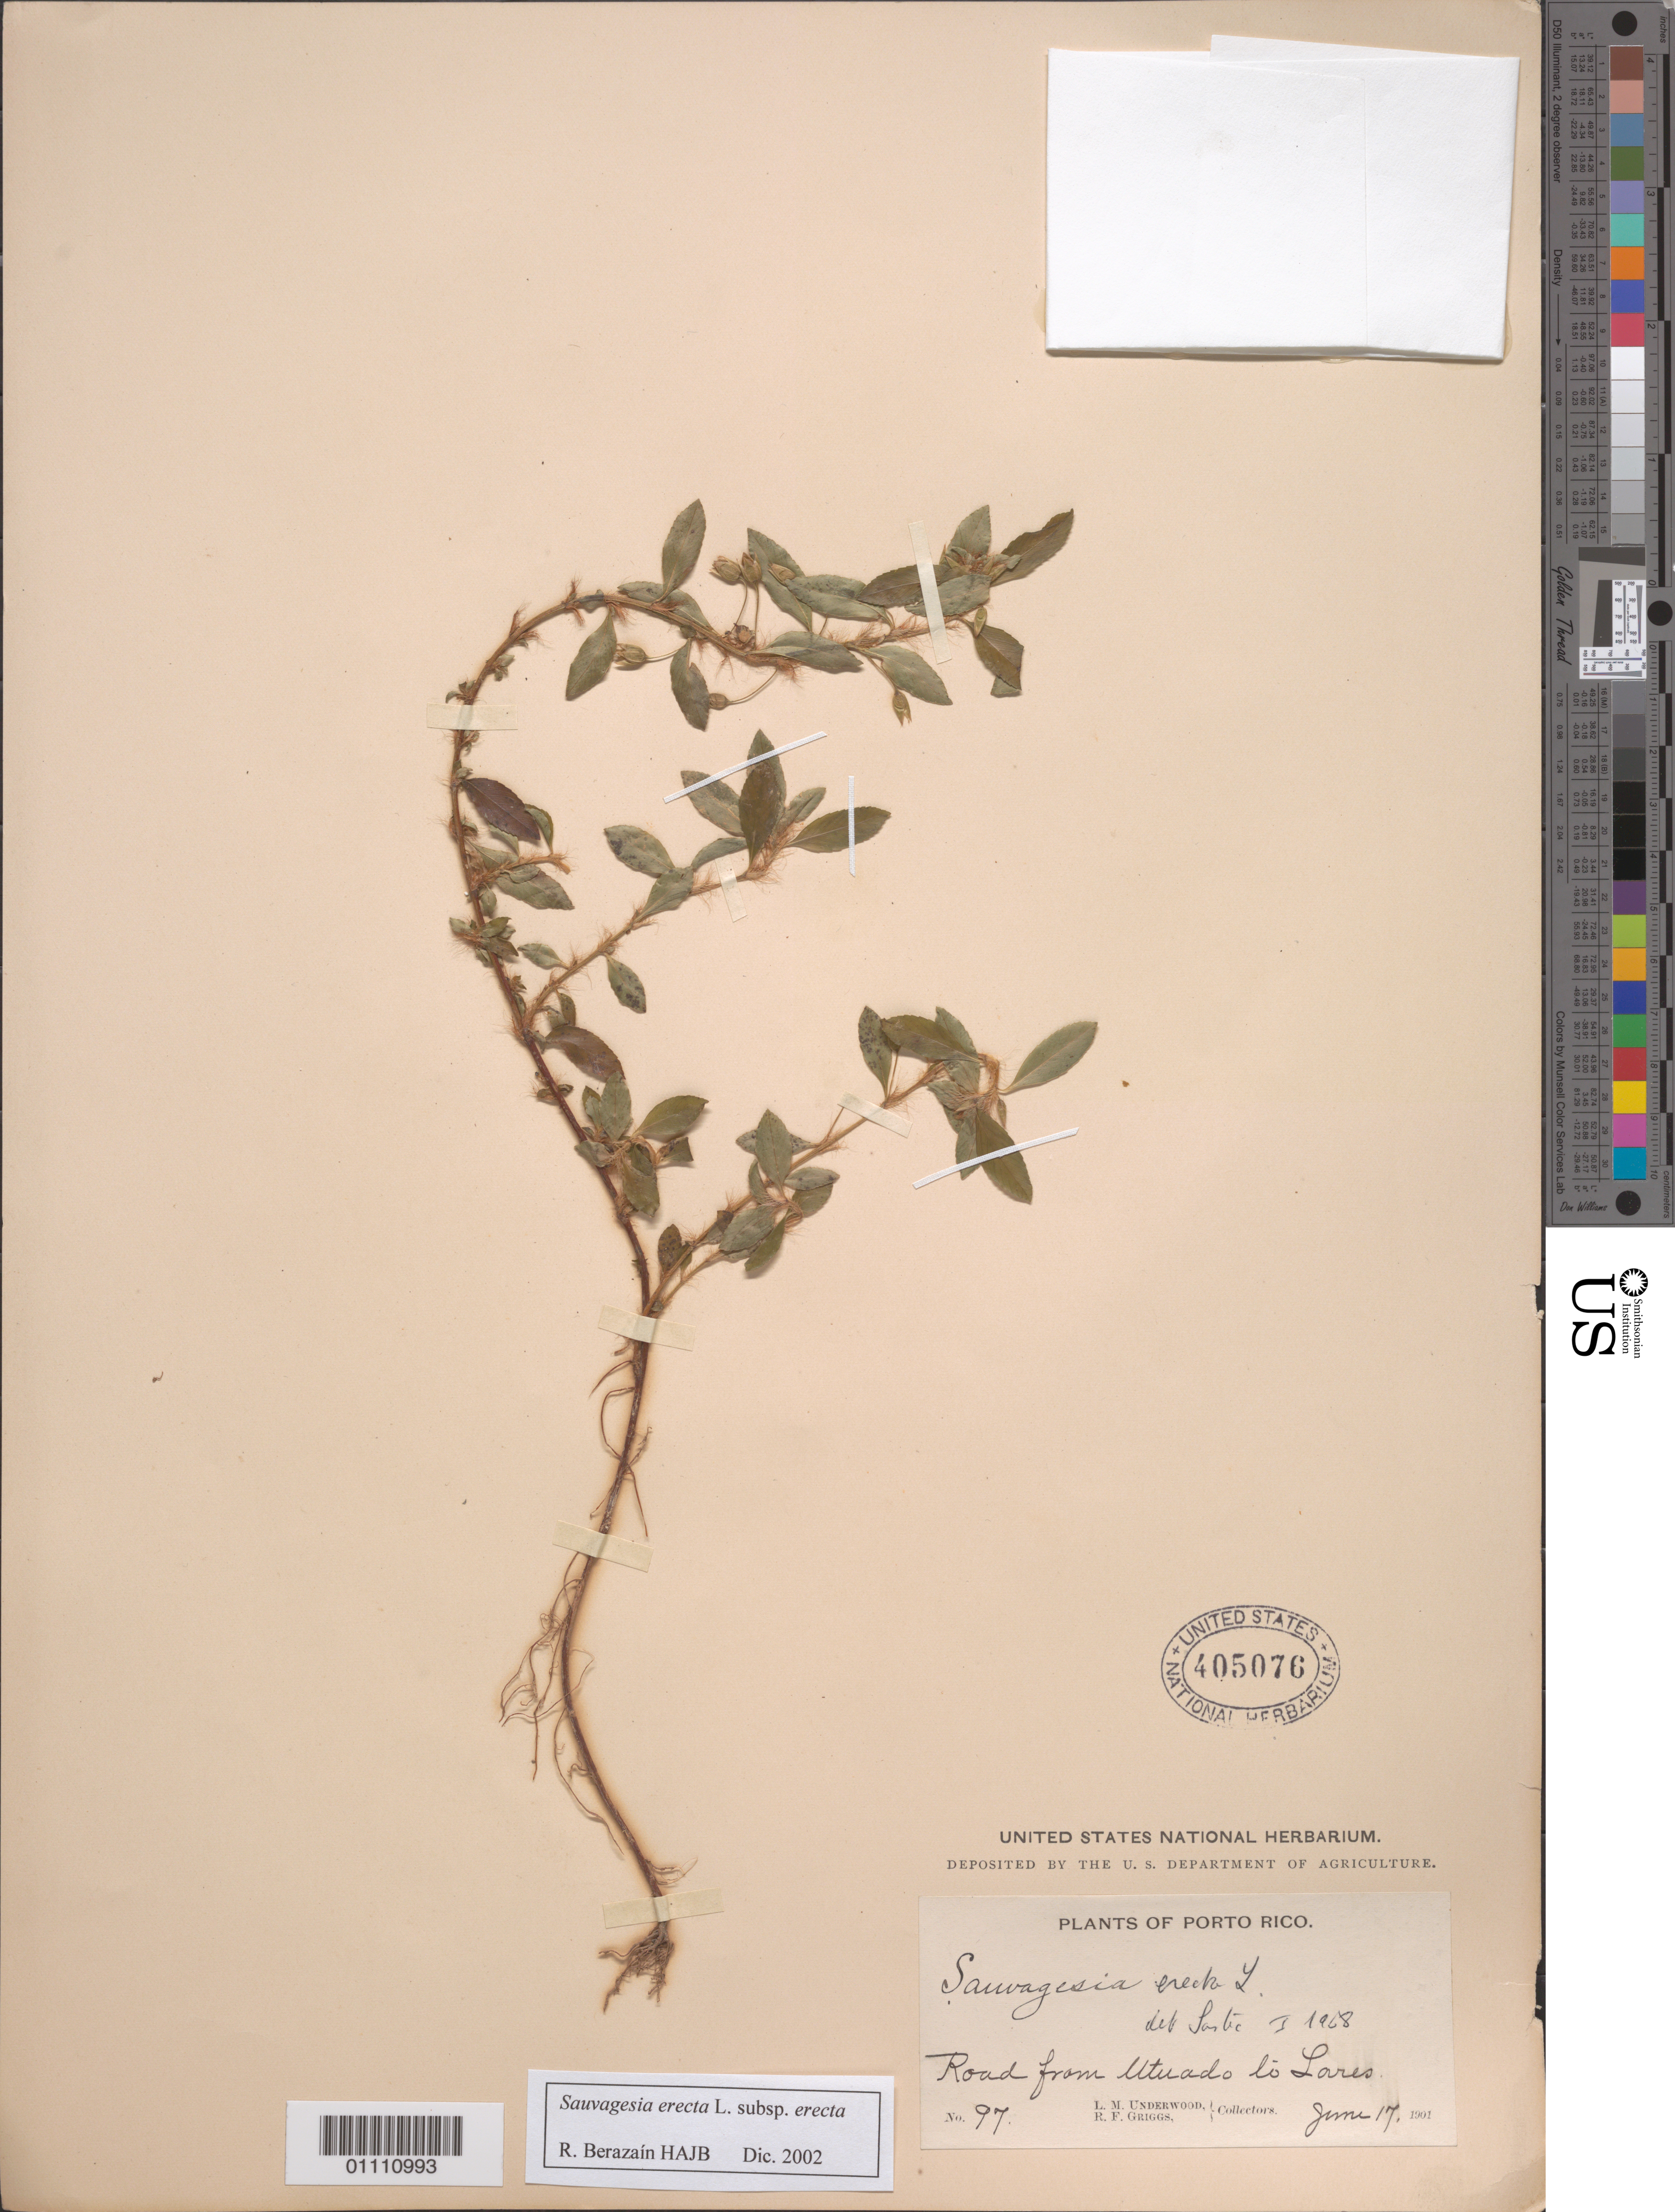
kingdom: Plantae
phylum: Tracheophyta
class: Magnoliopsida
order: Malpighiales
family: Ochnaceae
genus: Sauvagesia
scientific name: Sauvagesia erecta subsp. erecta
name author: L.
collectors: L. M. Underwood & R. F. Griggs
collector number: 97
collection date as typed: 17 Jun 1901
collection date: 1901-06-17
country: Puerto Rico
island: Puerto Rico I.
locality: on the road from Utado to Lares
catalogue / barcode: US 405076